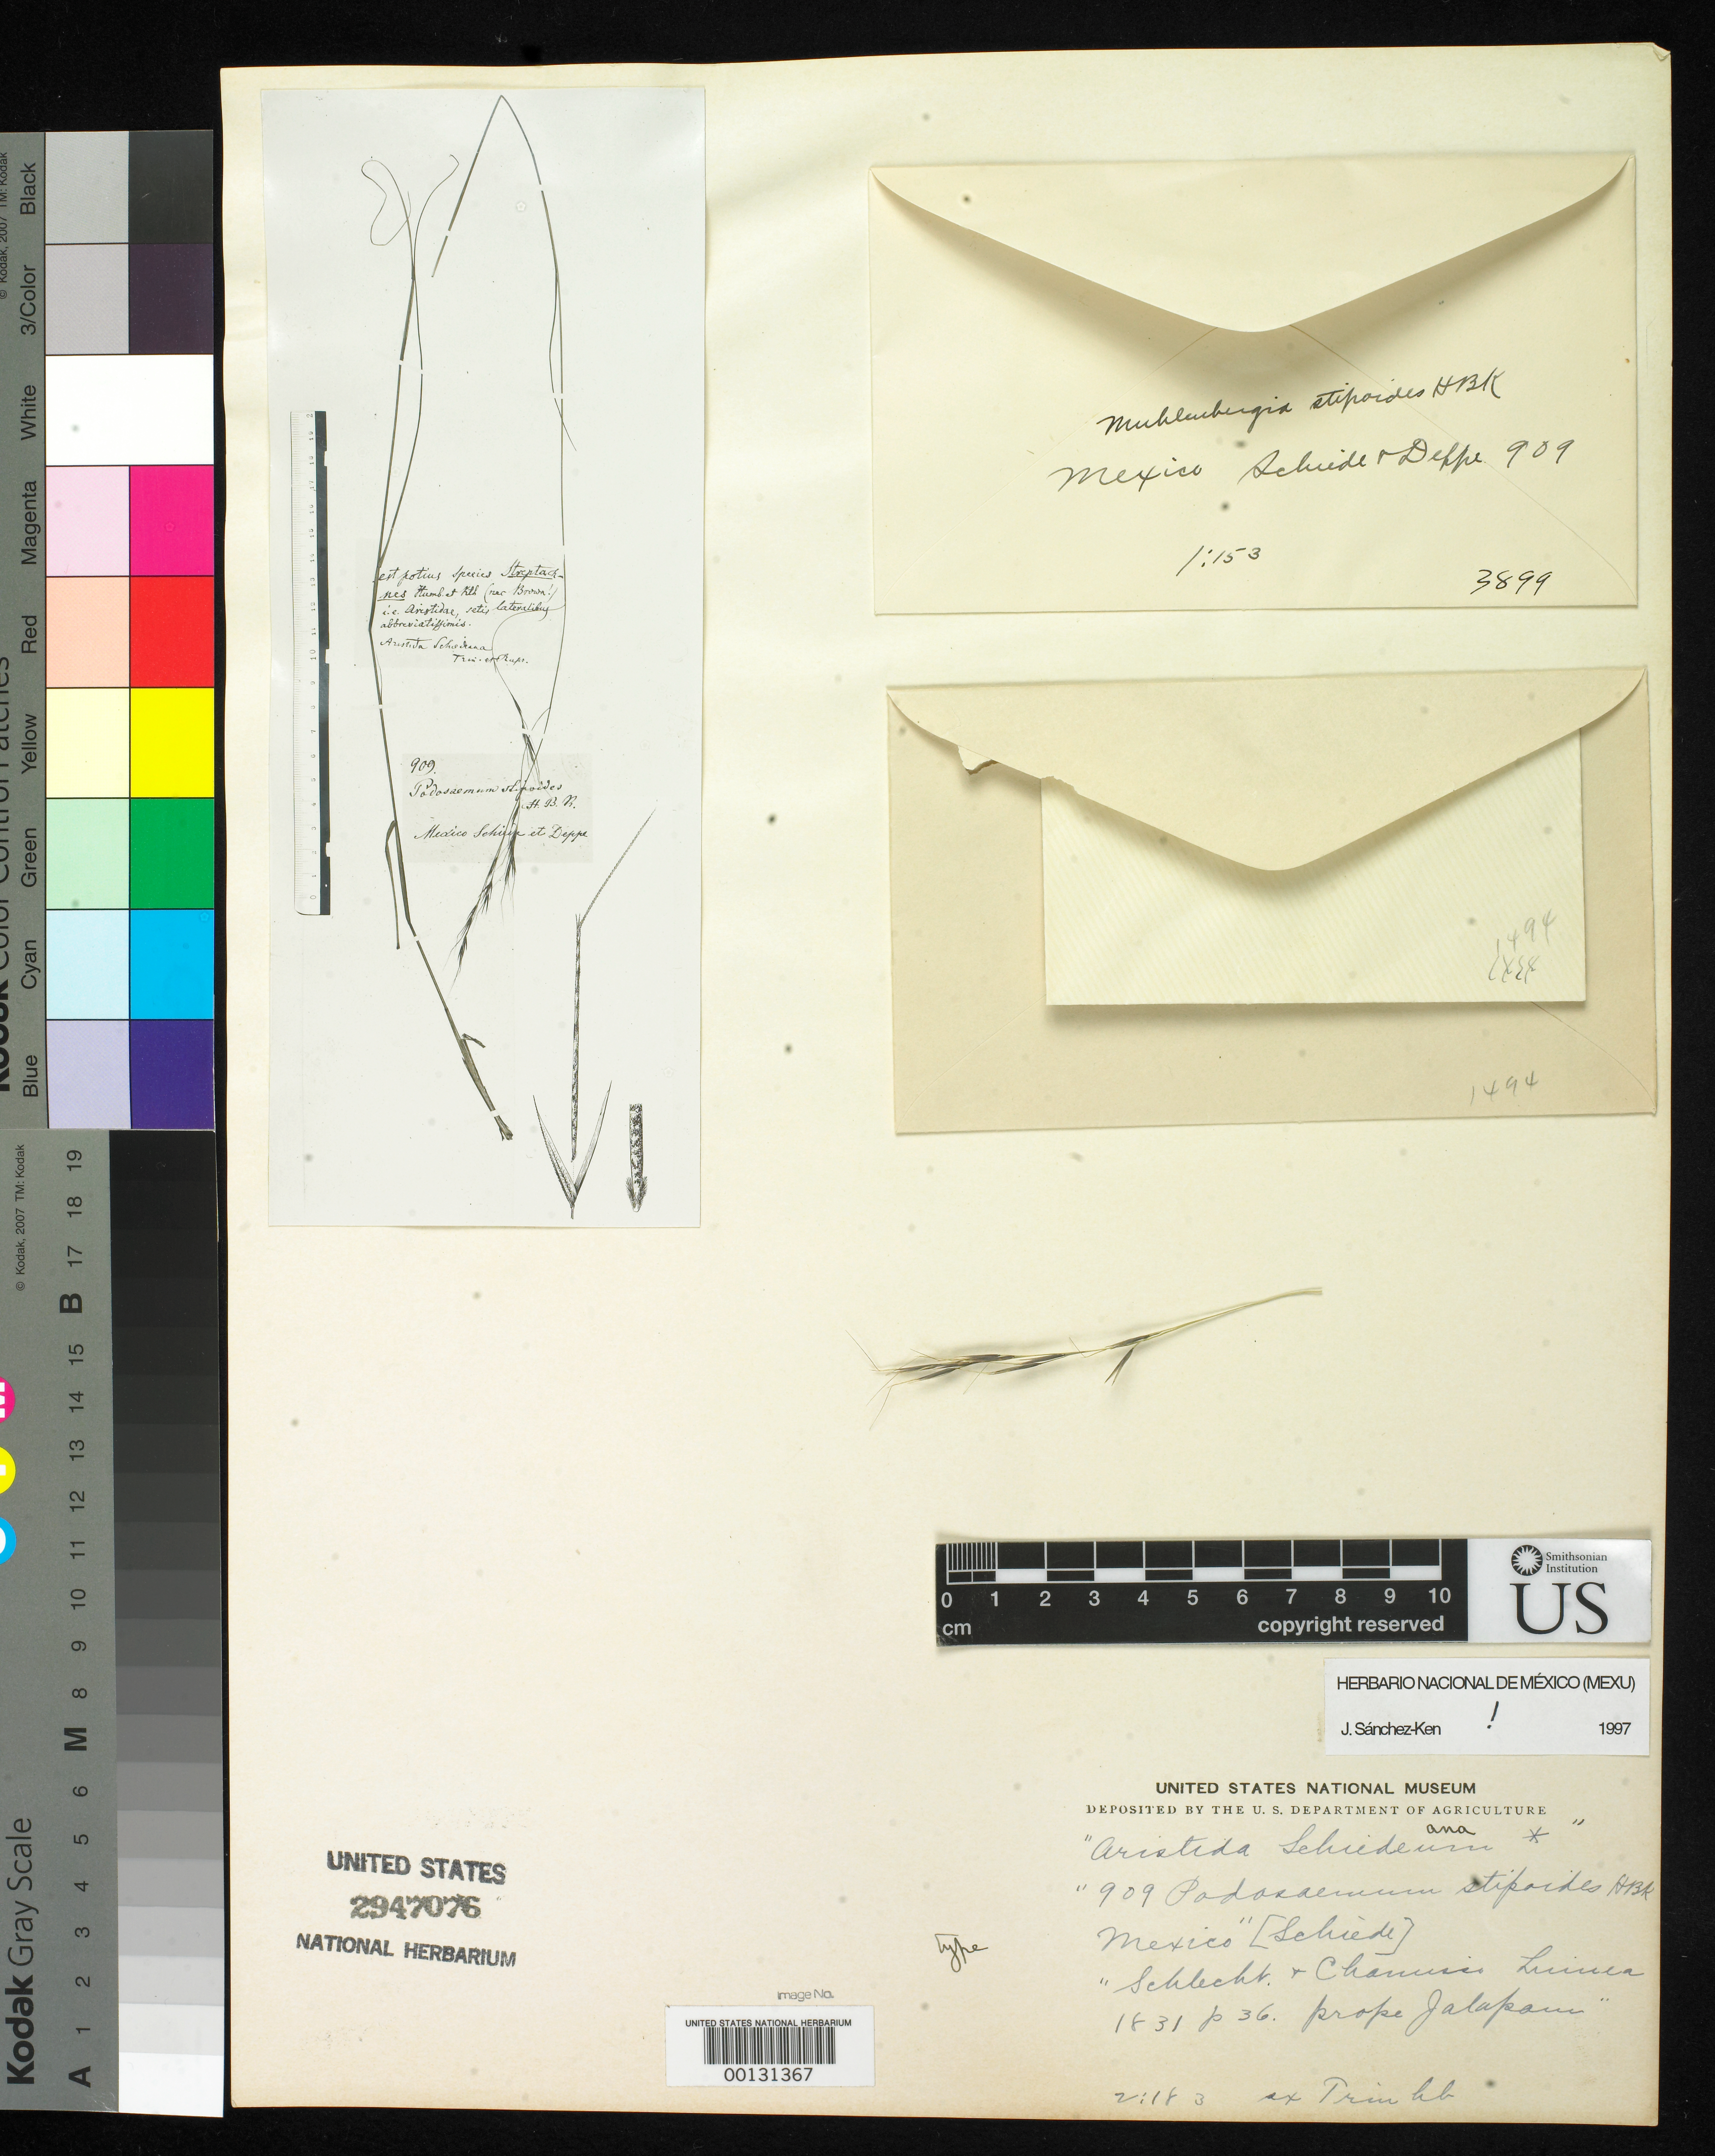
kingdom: Plantae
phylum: Tracheophyta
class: Liliopsida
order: Poales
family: Poaceae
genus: Aristida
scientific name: Aristida schiedeana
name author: Trin. & Rupr.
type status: Type Fragment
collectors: C. J. W. Schiede & F. Deppe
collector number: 909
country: Mexico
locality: Near Jalapam.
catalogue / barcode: US 2947076